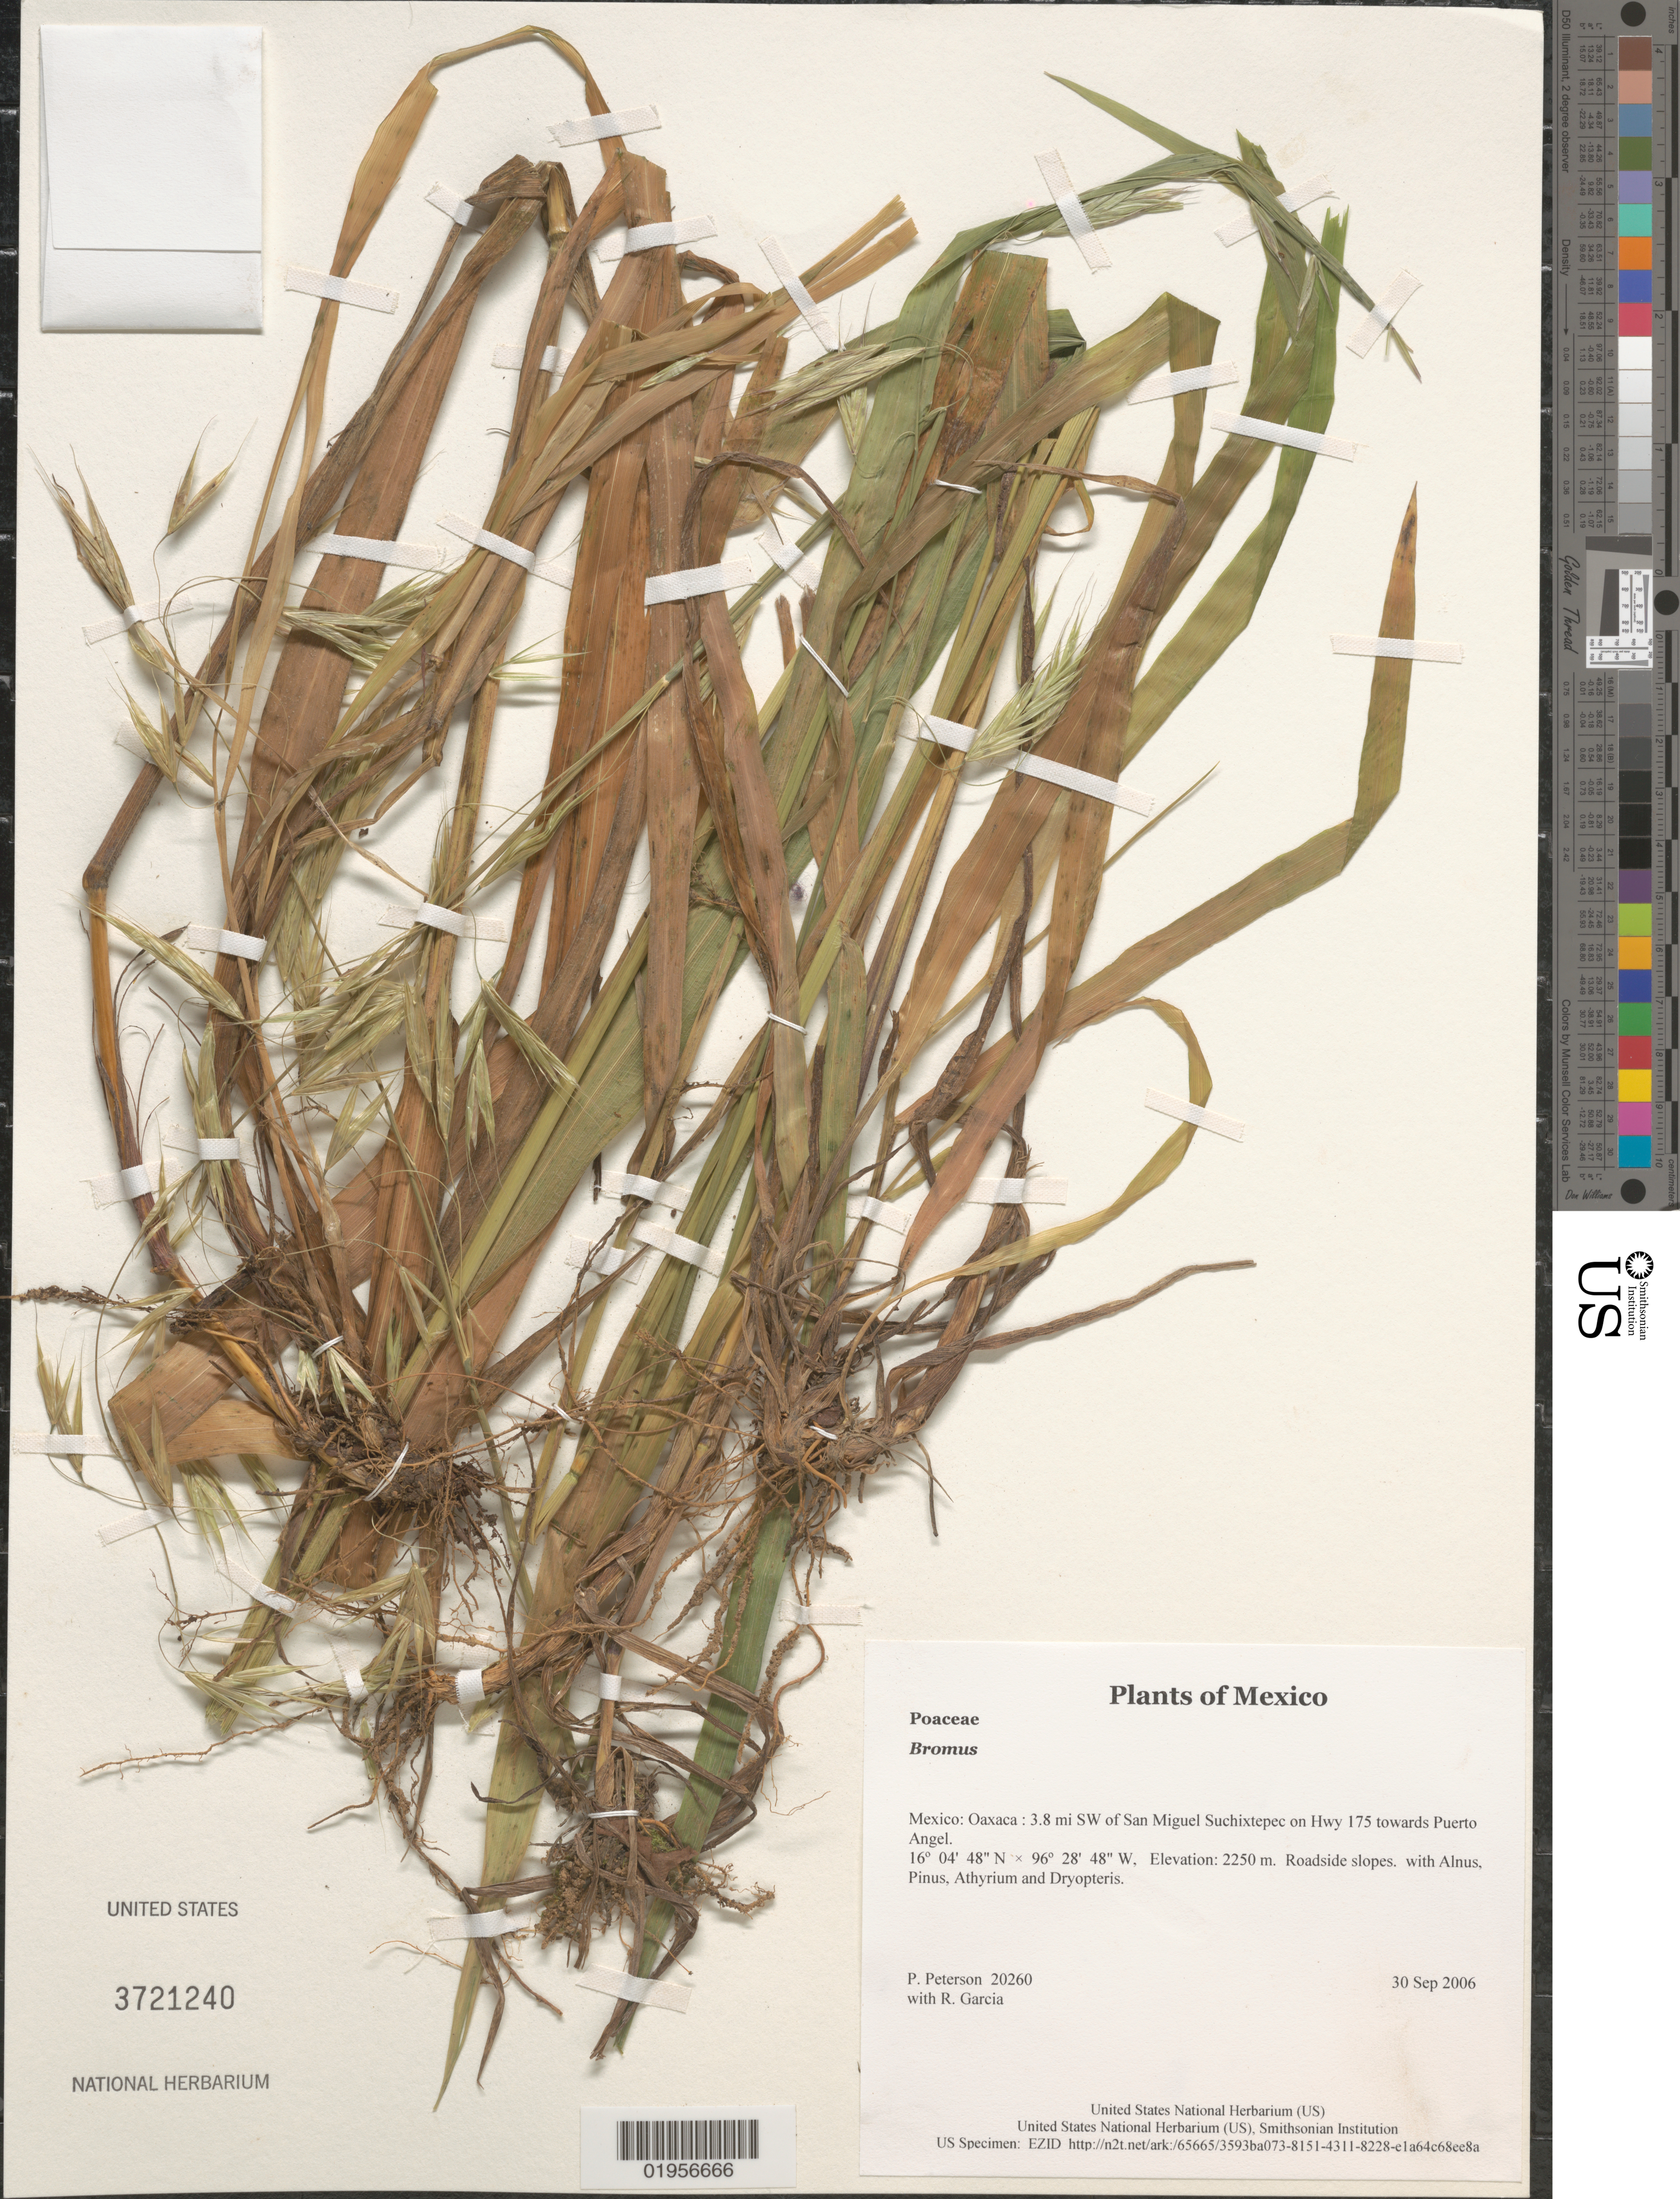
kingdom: Plantae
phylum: Tracheophyta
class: Liliopsida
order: Poales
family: Poaceae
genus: Bromus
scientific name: Bromus sp.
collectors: P. M. Peterson & R. Garcia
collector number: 20260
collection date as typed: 30 Sep 2006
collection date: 2006-09-30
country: Mexico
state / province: Oaxaca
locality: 3.8 mi SW of San Miguel Suchixtepec on Hwy 175 towards Puerto Angel.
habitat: Roadside slopes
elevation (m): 2250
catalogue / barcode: US 3721240